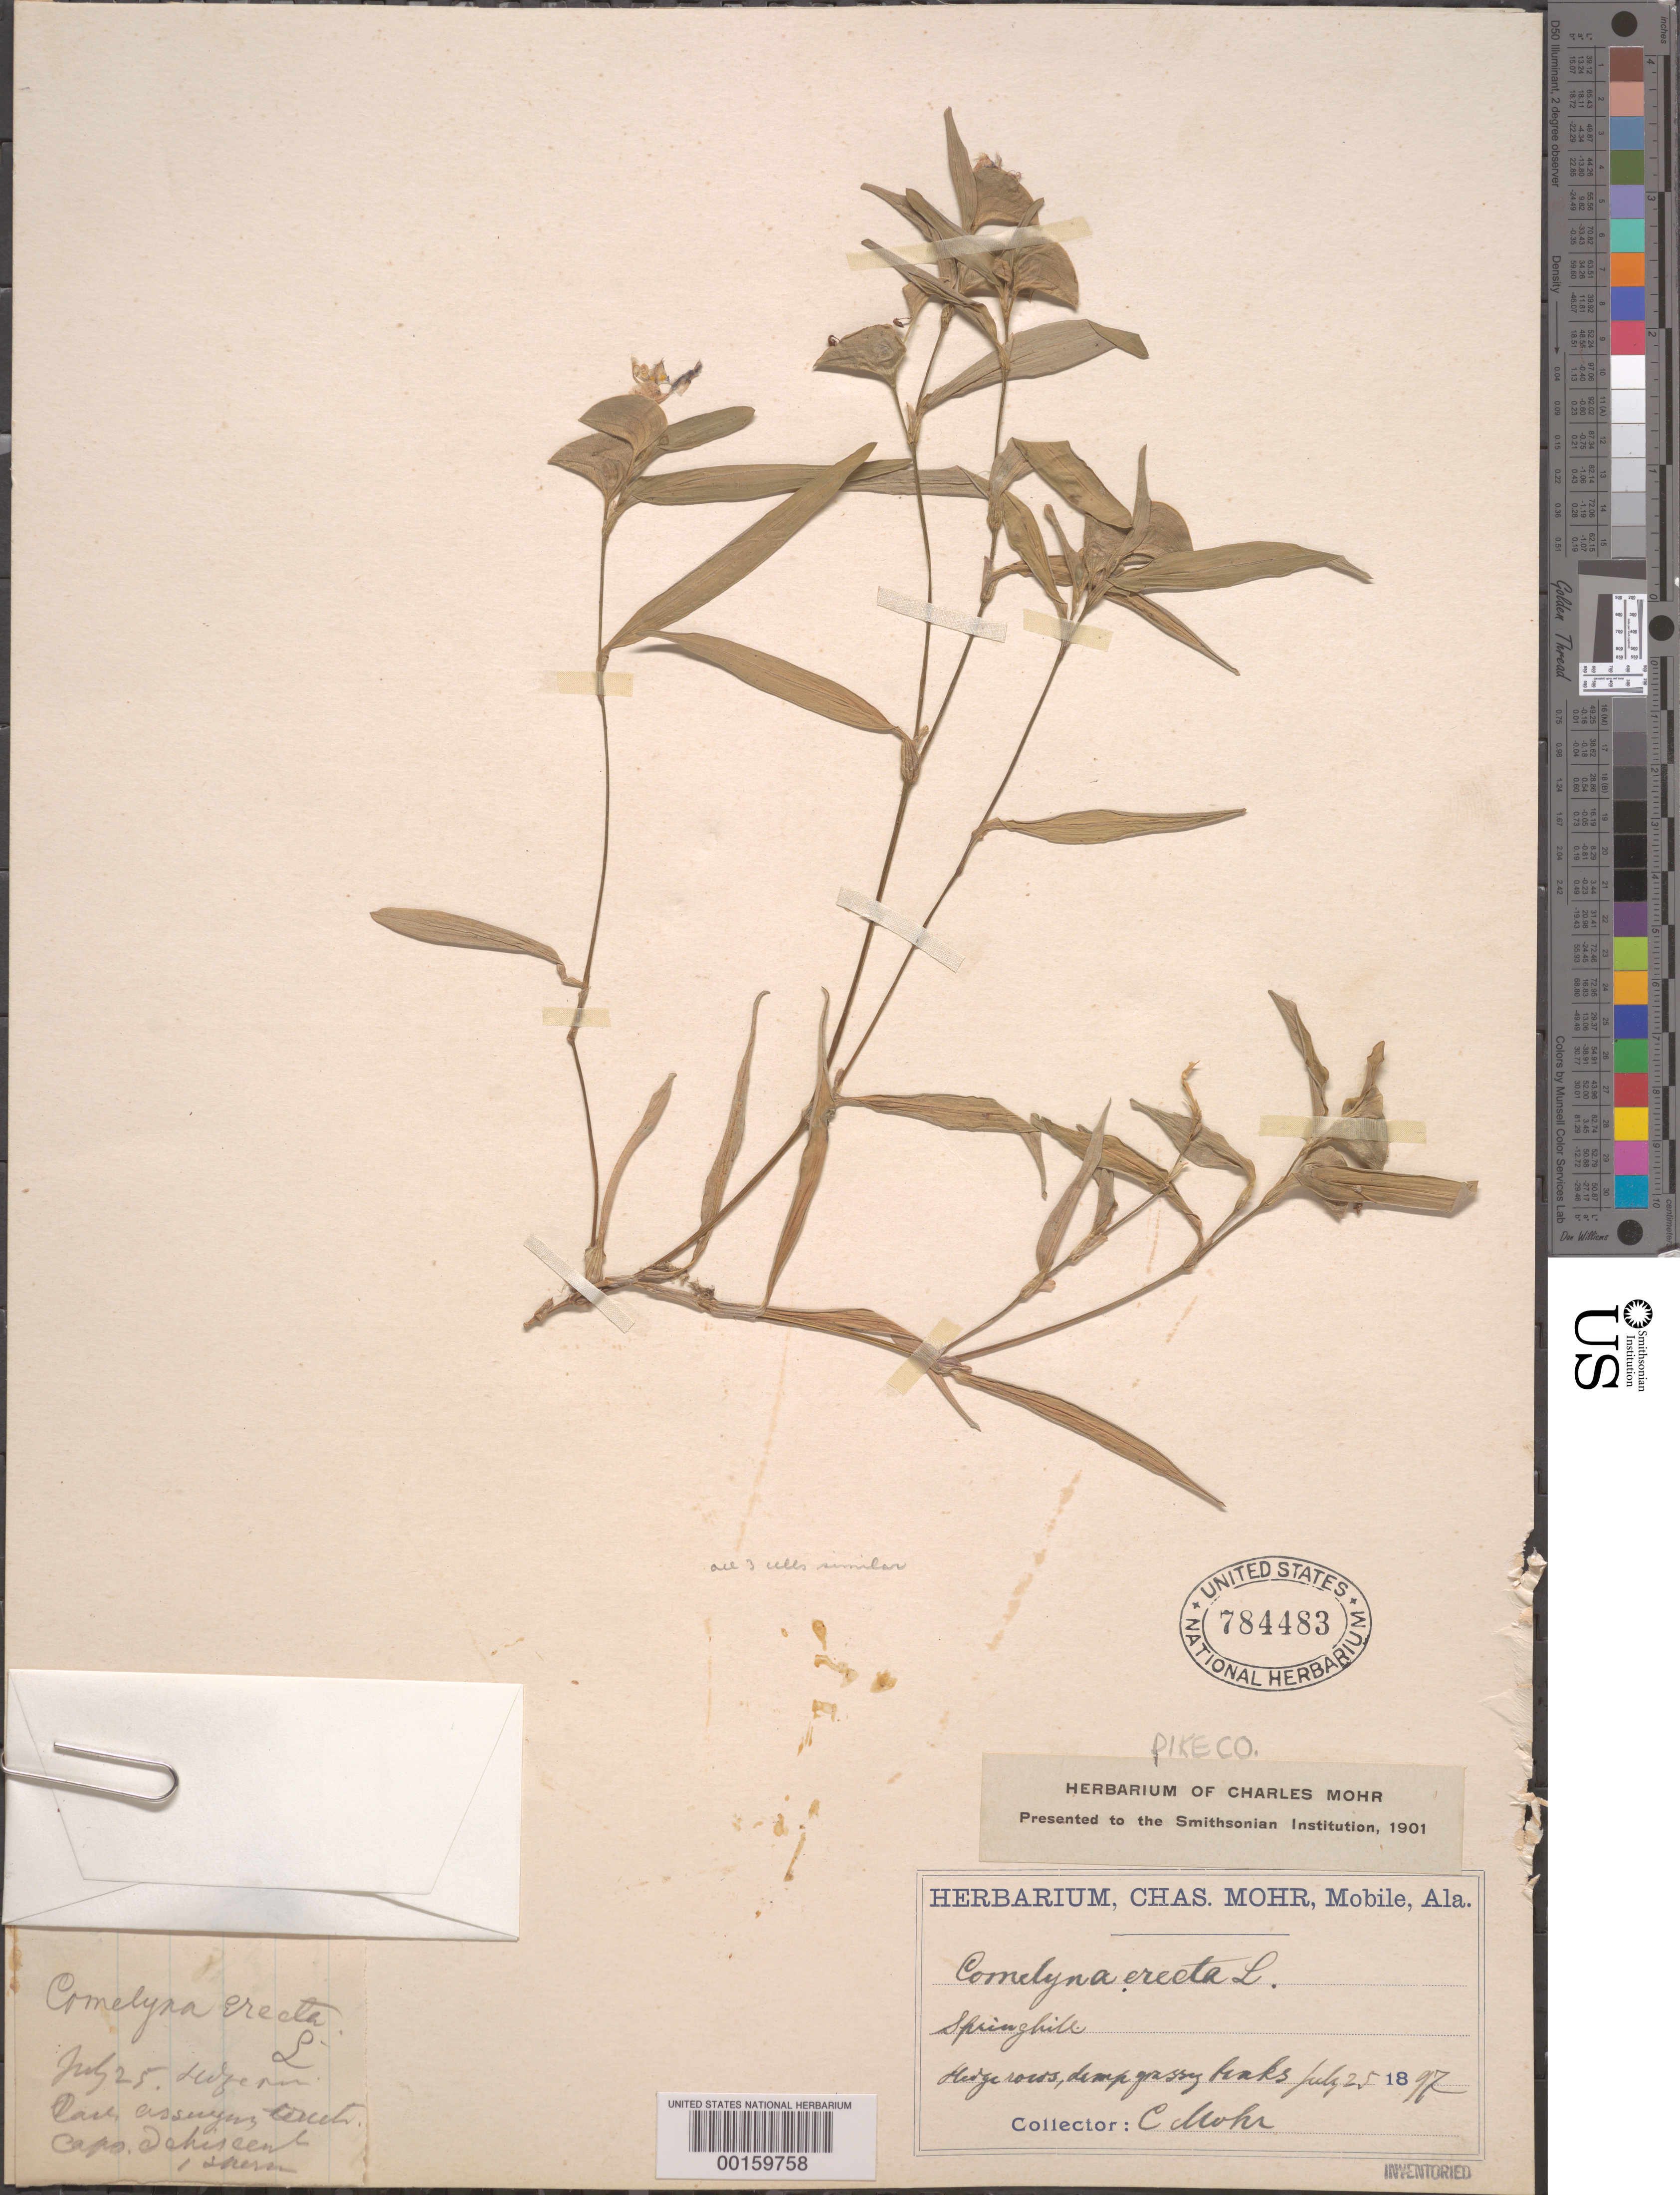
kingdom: Plantae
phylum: Tracheophyta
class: Liliopsida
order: Commelinales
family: Commelinaceae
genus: Commelina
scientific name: Commelina erecta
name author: L.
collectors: C. T. Mohr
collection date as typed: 25 Jul 1897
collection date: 1897-07-25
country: United States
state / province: Alabama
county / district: Pike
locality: Springhill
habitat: Hedge rows, damp grassy banks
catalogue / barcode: US 784483